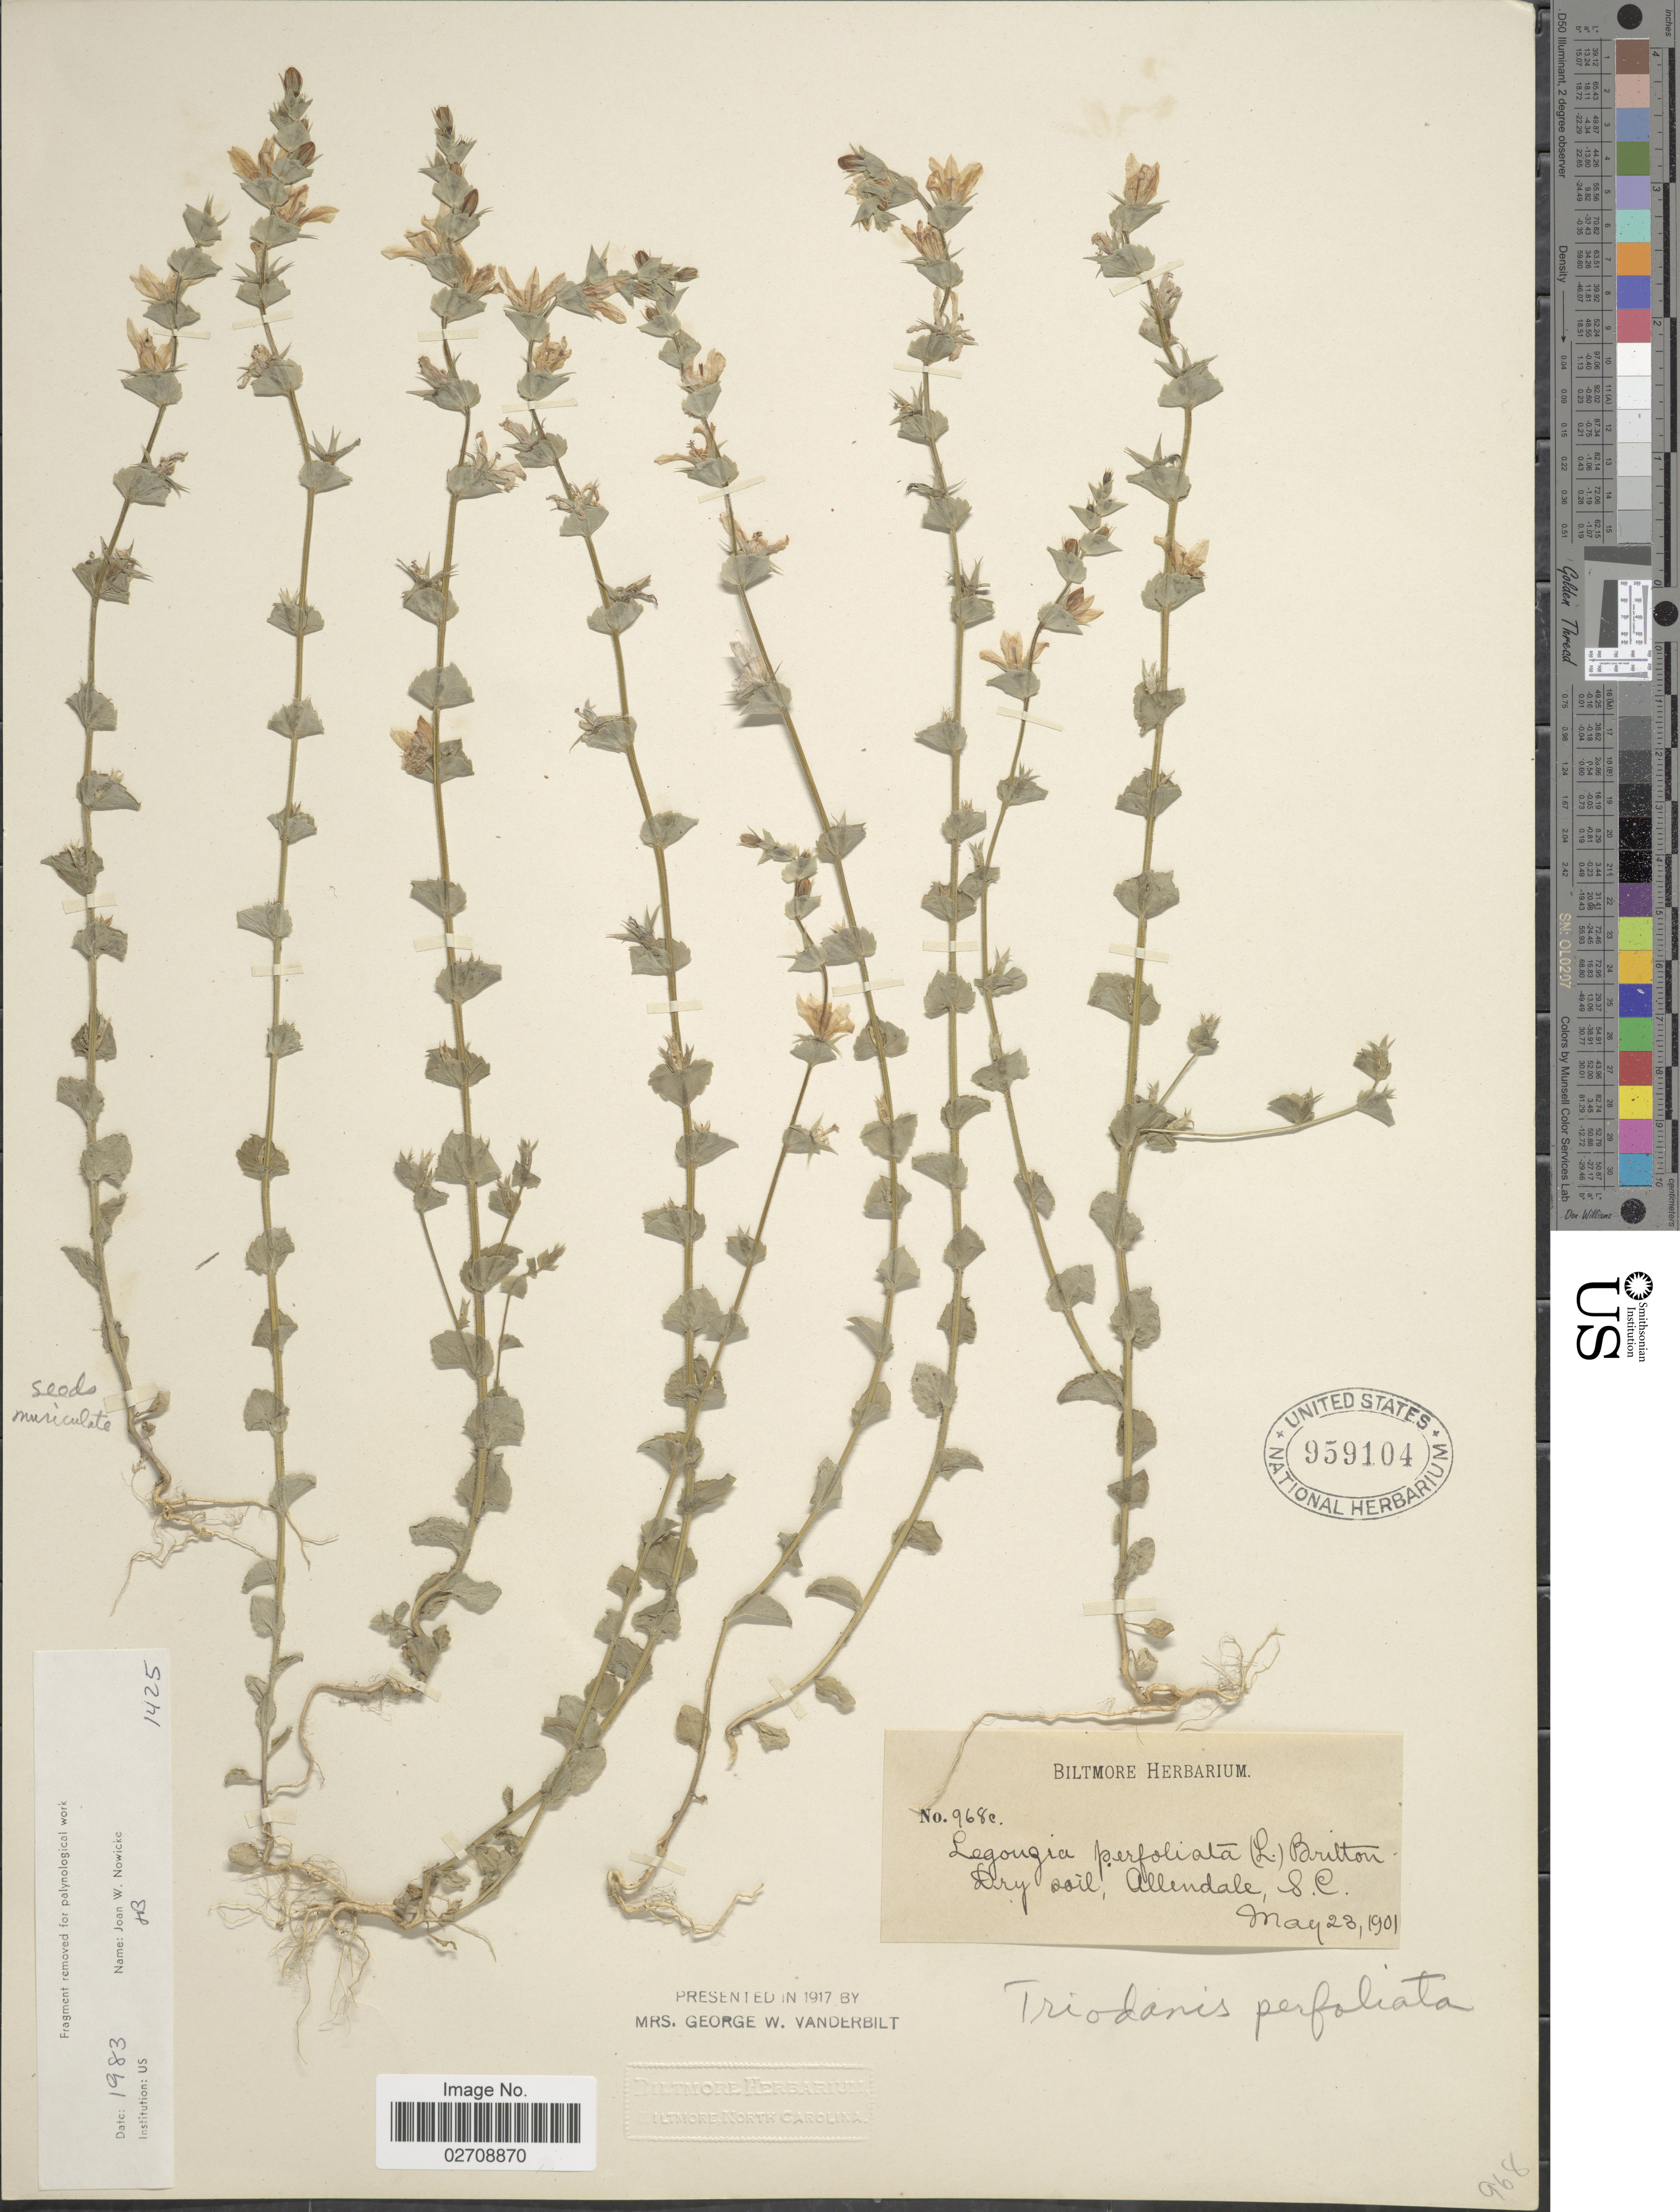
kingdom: Plantae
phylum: Tracheophyta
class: Magnoliopsida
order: Asterales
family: Campanulaceae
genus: Triodanis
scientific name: Triodanis perfoliata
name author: (L.) Nieuwl.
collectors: ex herb. Biltmore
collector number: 968c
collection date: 1901-05-23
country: United States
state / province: South Carolina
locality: Dry soil, Allendale, S.C.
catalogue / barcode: US 959104